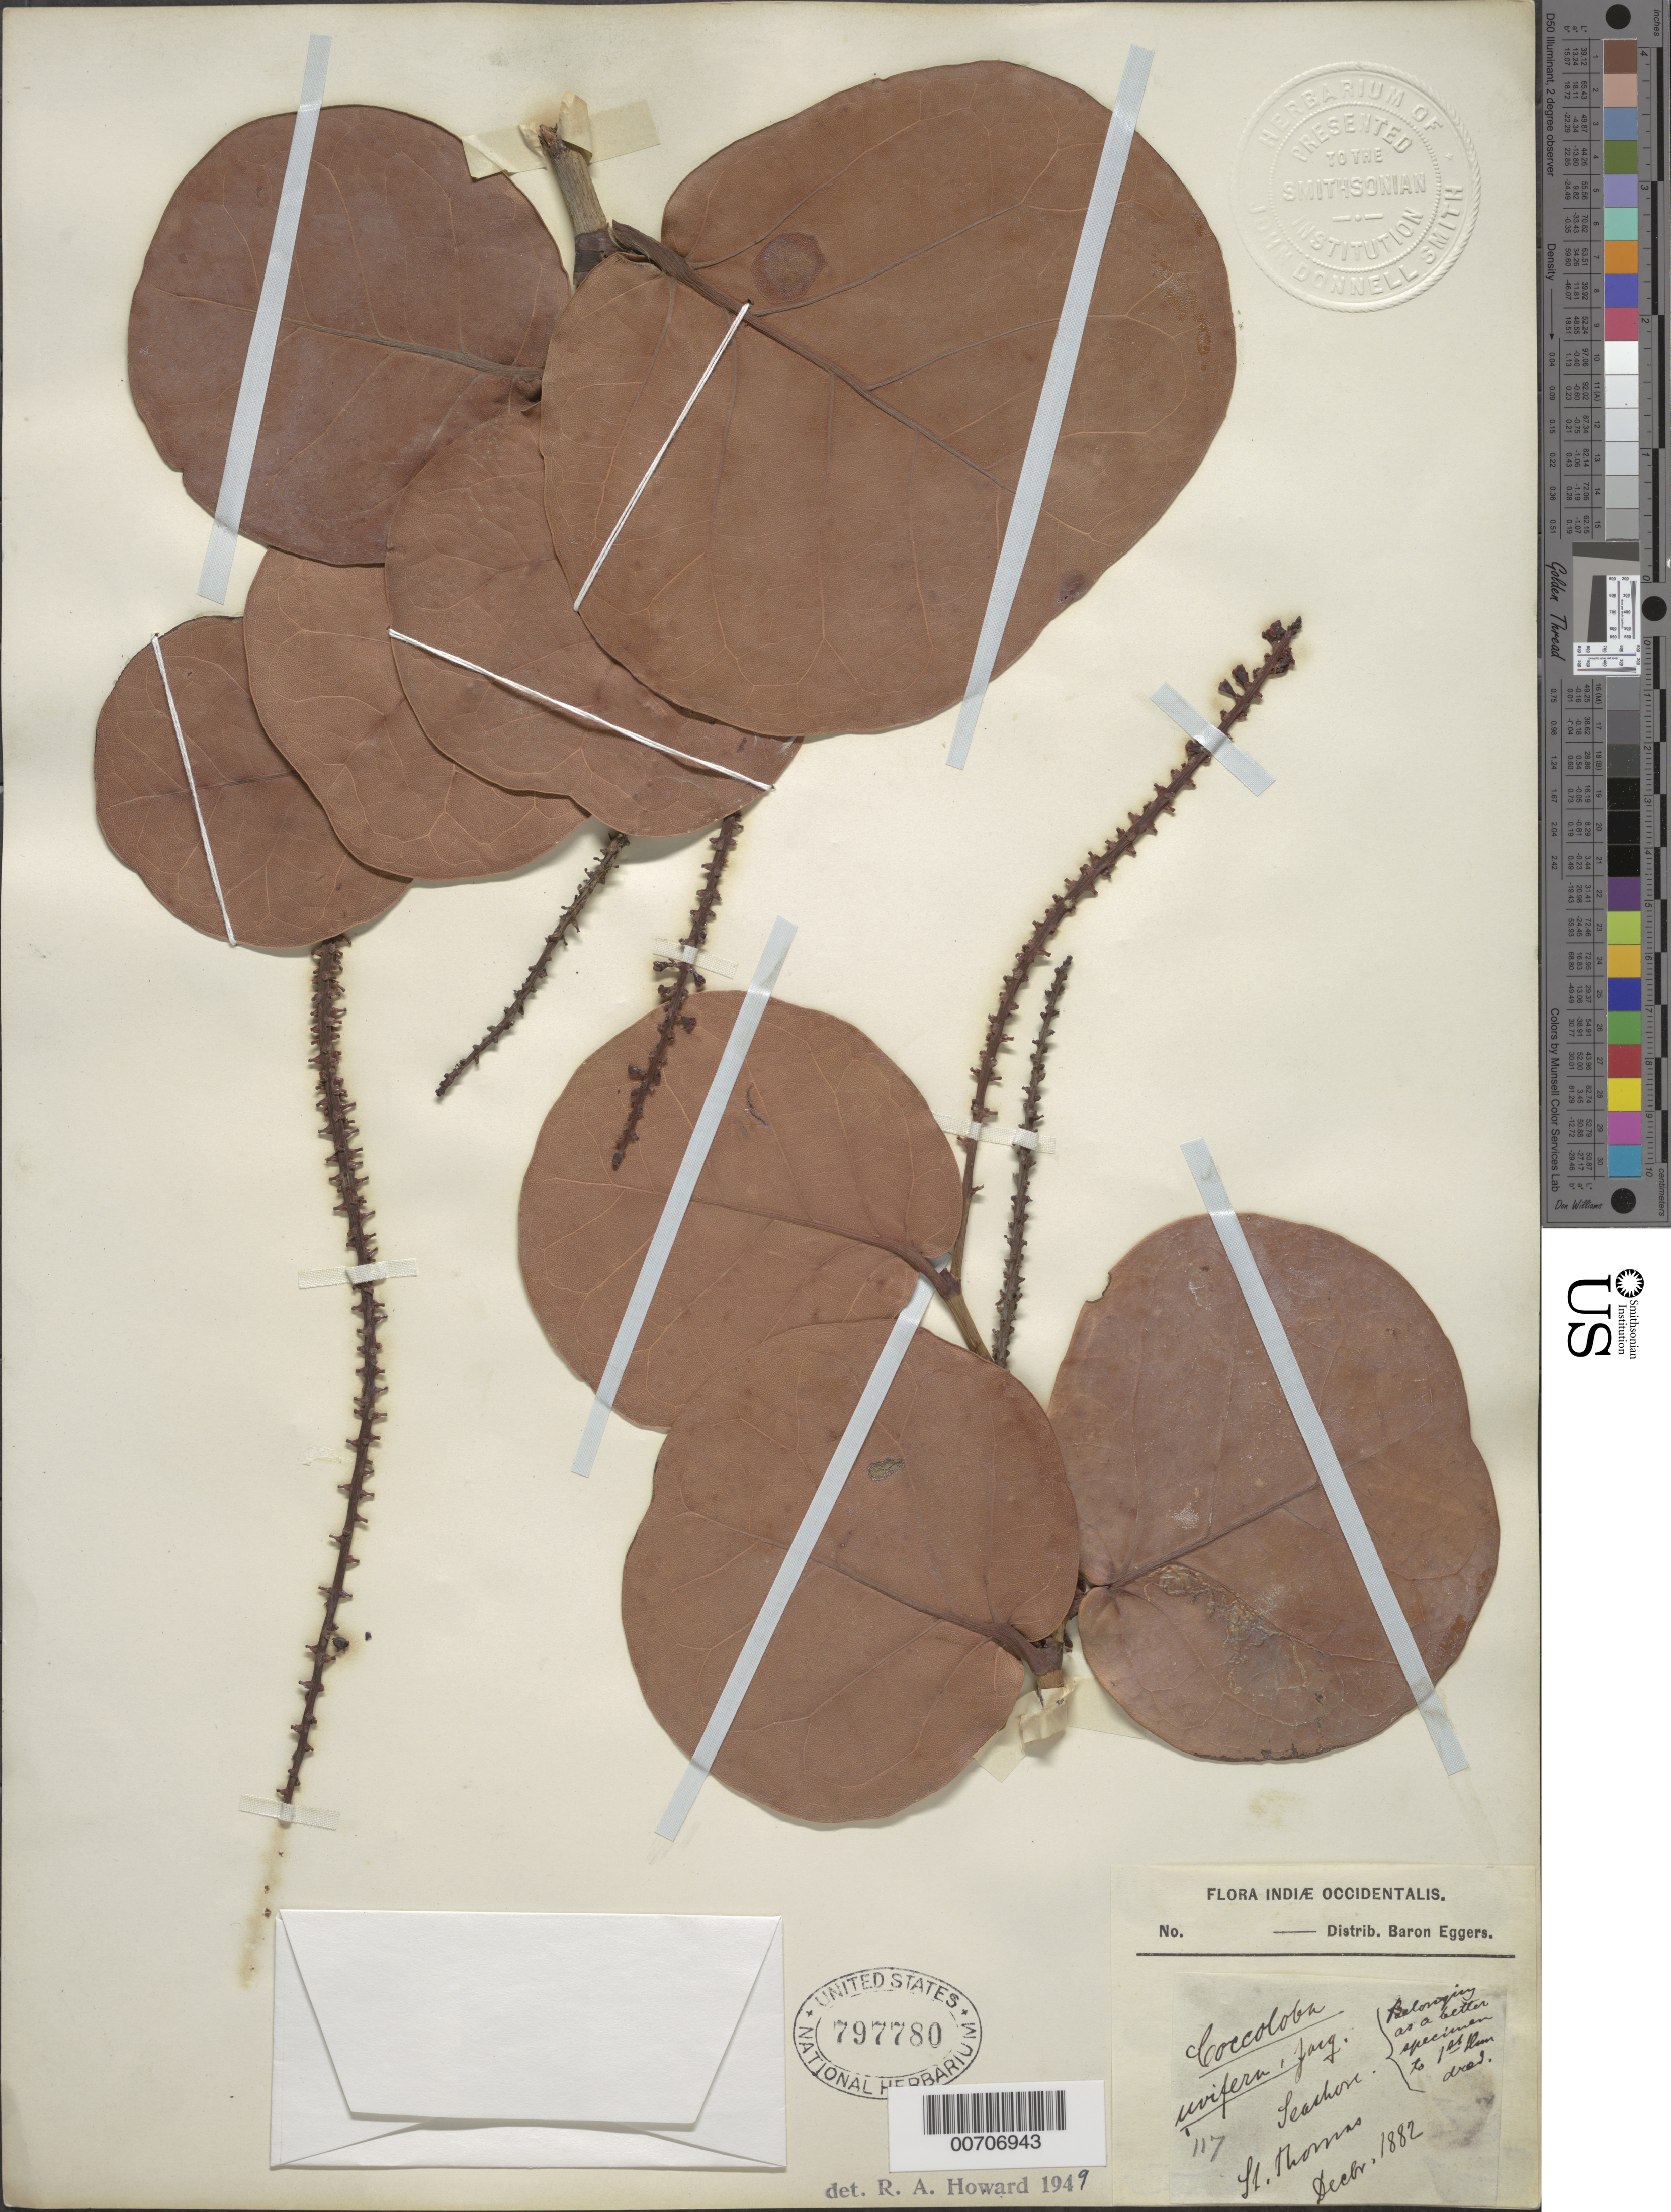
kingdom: Plantae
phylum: Tracheophyta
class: Magnoliopsida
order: Caryophyllales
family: Polygonaceae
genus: Coccoloba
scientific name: Coccoloba x uvifera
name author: L.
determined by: Howard, R. A.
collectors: H. F. A. von Eggers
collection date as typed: Dec 1882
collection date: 1882-12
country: U.S. Virgin Islands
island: St. Thomas Island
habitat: Seashore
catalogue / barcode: US 797780